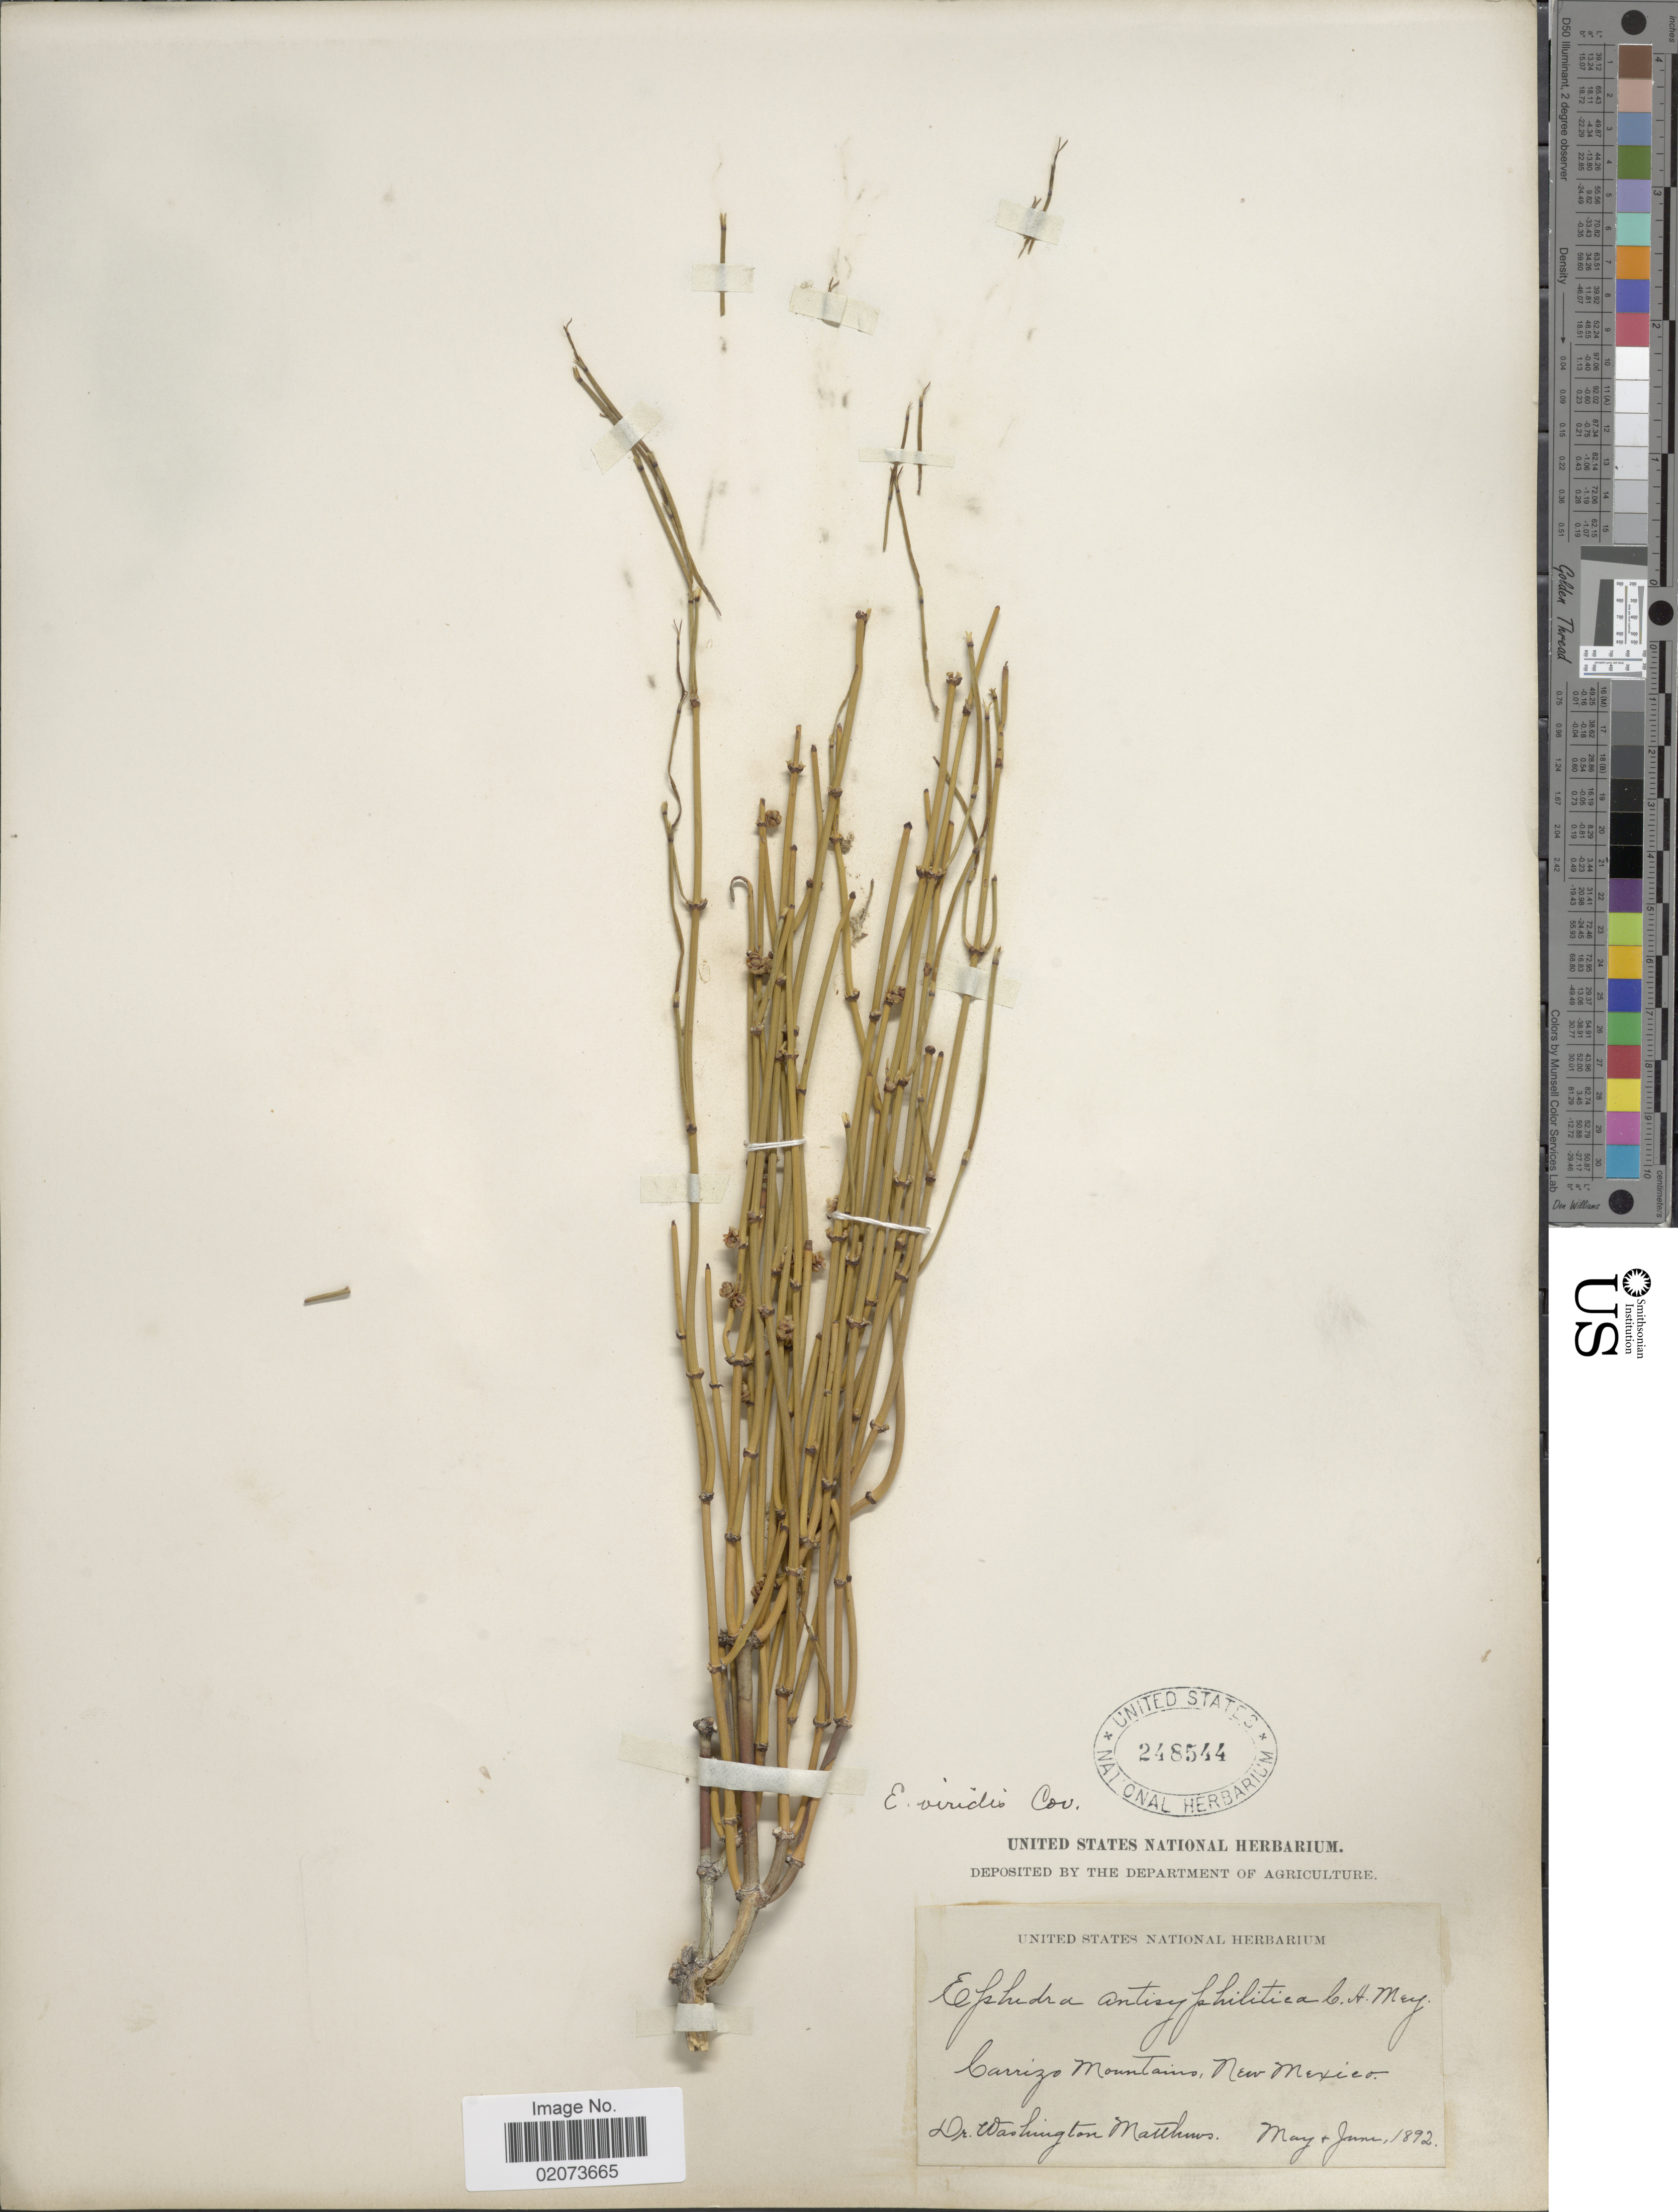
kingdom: Plantae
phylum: Tracheophyta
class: Gnetopsida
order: Ephedrales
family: Ephedraceae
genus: Ephedra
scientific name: Ephedra viridis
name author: Coville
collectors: W. Matthews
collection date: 1892-05/1892-06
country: United States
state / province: New Mexico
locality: Carrizo Mountains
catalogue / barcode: US 248544